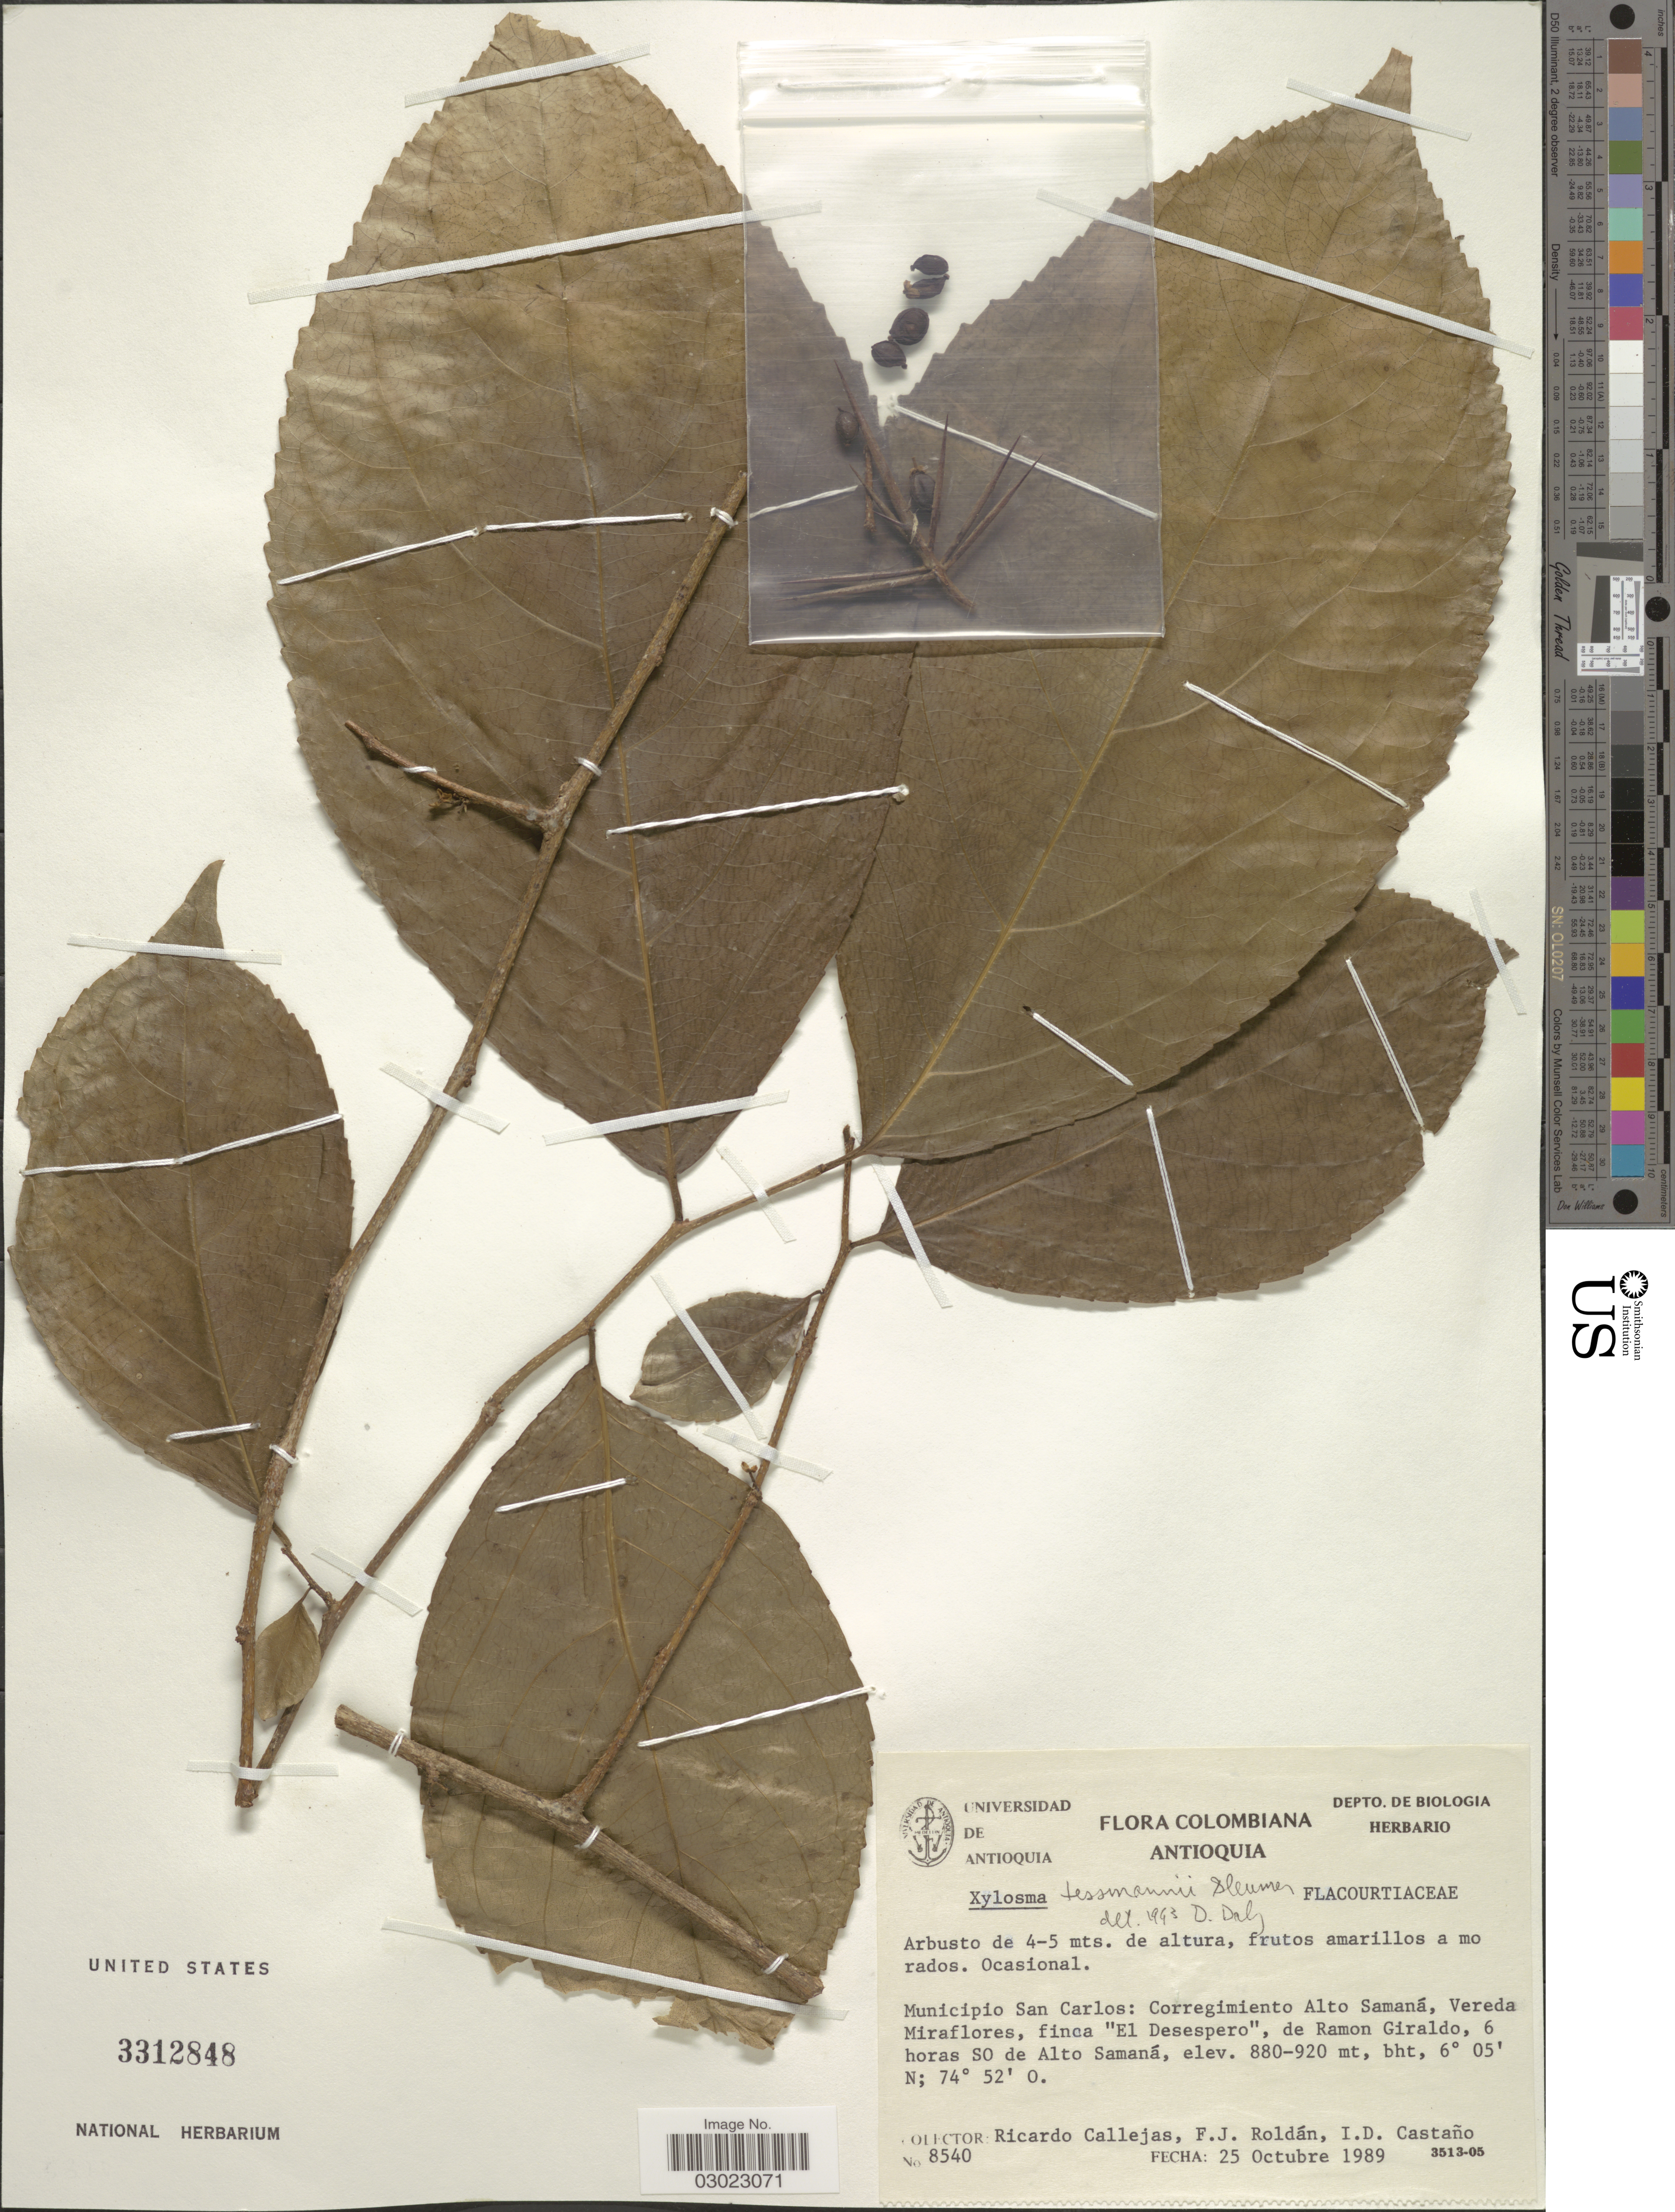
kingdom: Plantae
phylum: Tracheophyta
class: Magnoliopsida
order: Malpighiales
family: Salicaceae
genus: Xylosma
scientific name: Xylosma tessmannii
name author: Sleumer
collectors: R. Callejas, F. J. Roldán & I. Castaño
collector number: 8540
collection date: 1989-10-25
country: Colombia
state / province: Antioquia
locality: Municipio San Carlos: Corregimiento Alto Samaná, Vereda Miraflores, finca "El Desespero", de Ramon Giraldo, 6 horas SO de Alto Samaná.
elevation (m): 880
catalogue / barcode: US 3312848